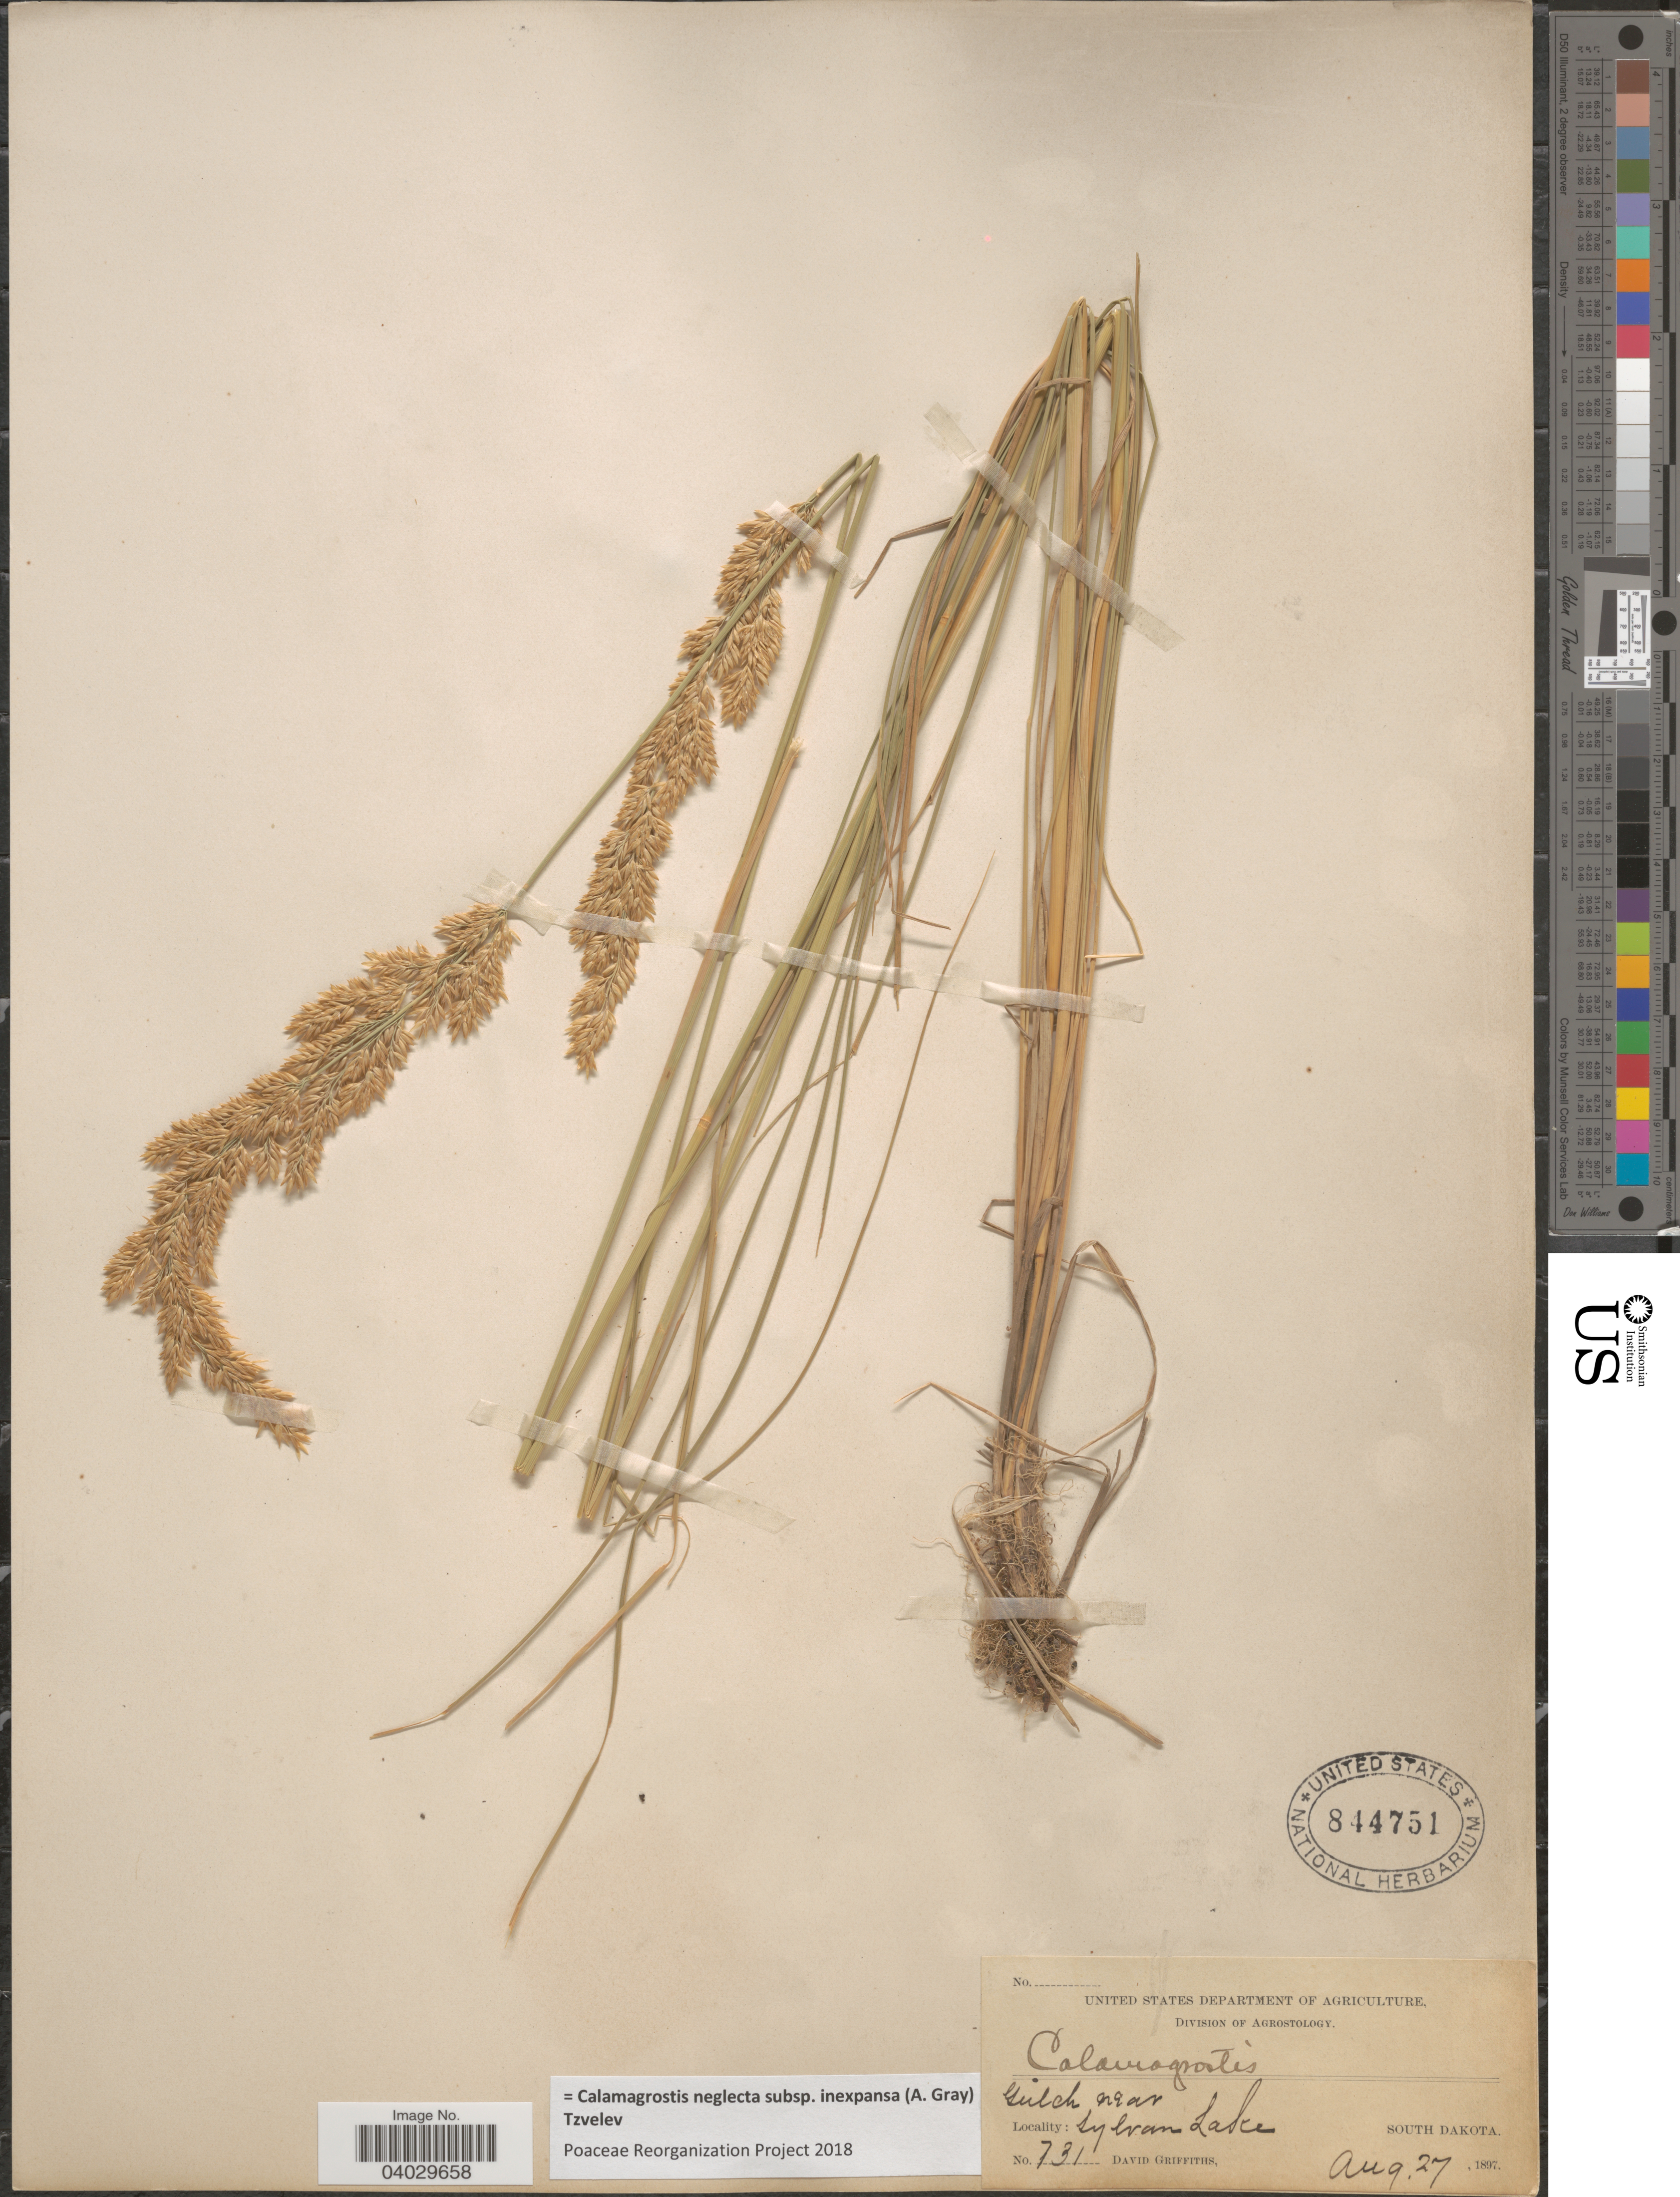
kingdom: Plantae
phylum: Tracheophyta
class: Liliopsida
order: Poales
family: Poaceae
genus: Calamagrostis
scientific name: Calamagrostis neglecta subsp. inexpansa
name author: (A. Gray) Tzvelev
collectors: D. Griffiths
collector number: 731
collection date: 1897-08-27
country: United States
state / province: South Dakota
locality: Gulch near Sylvan Lake.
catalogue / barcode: US 844751